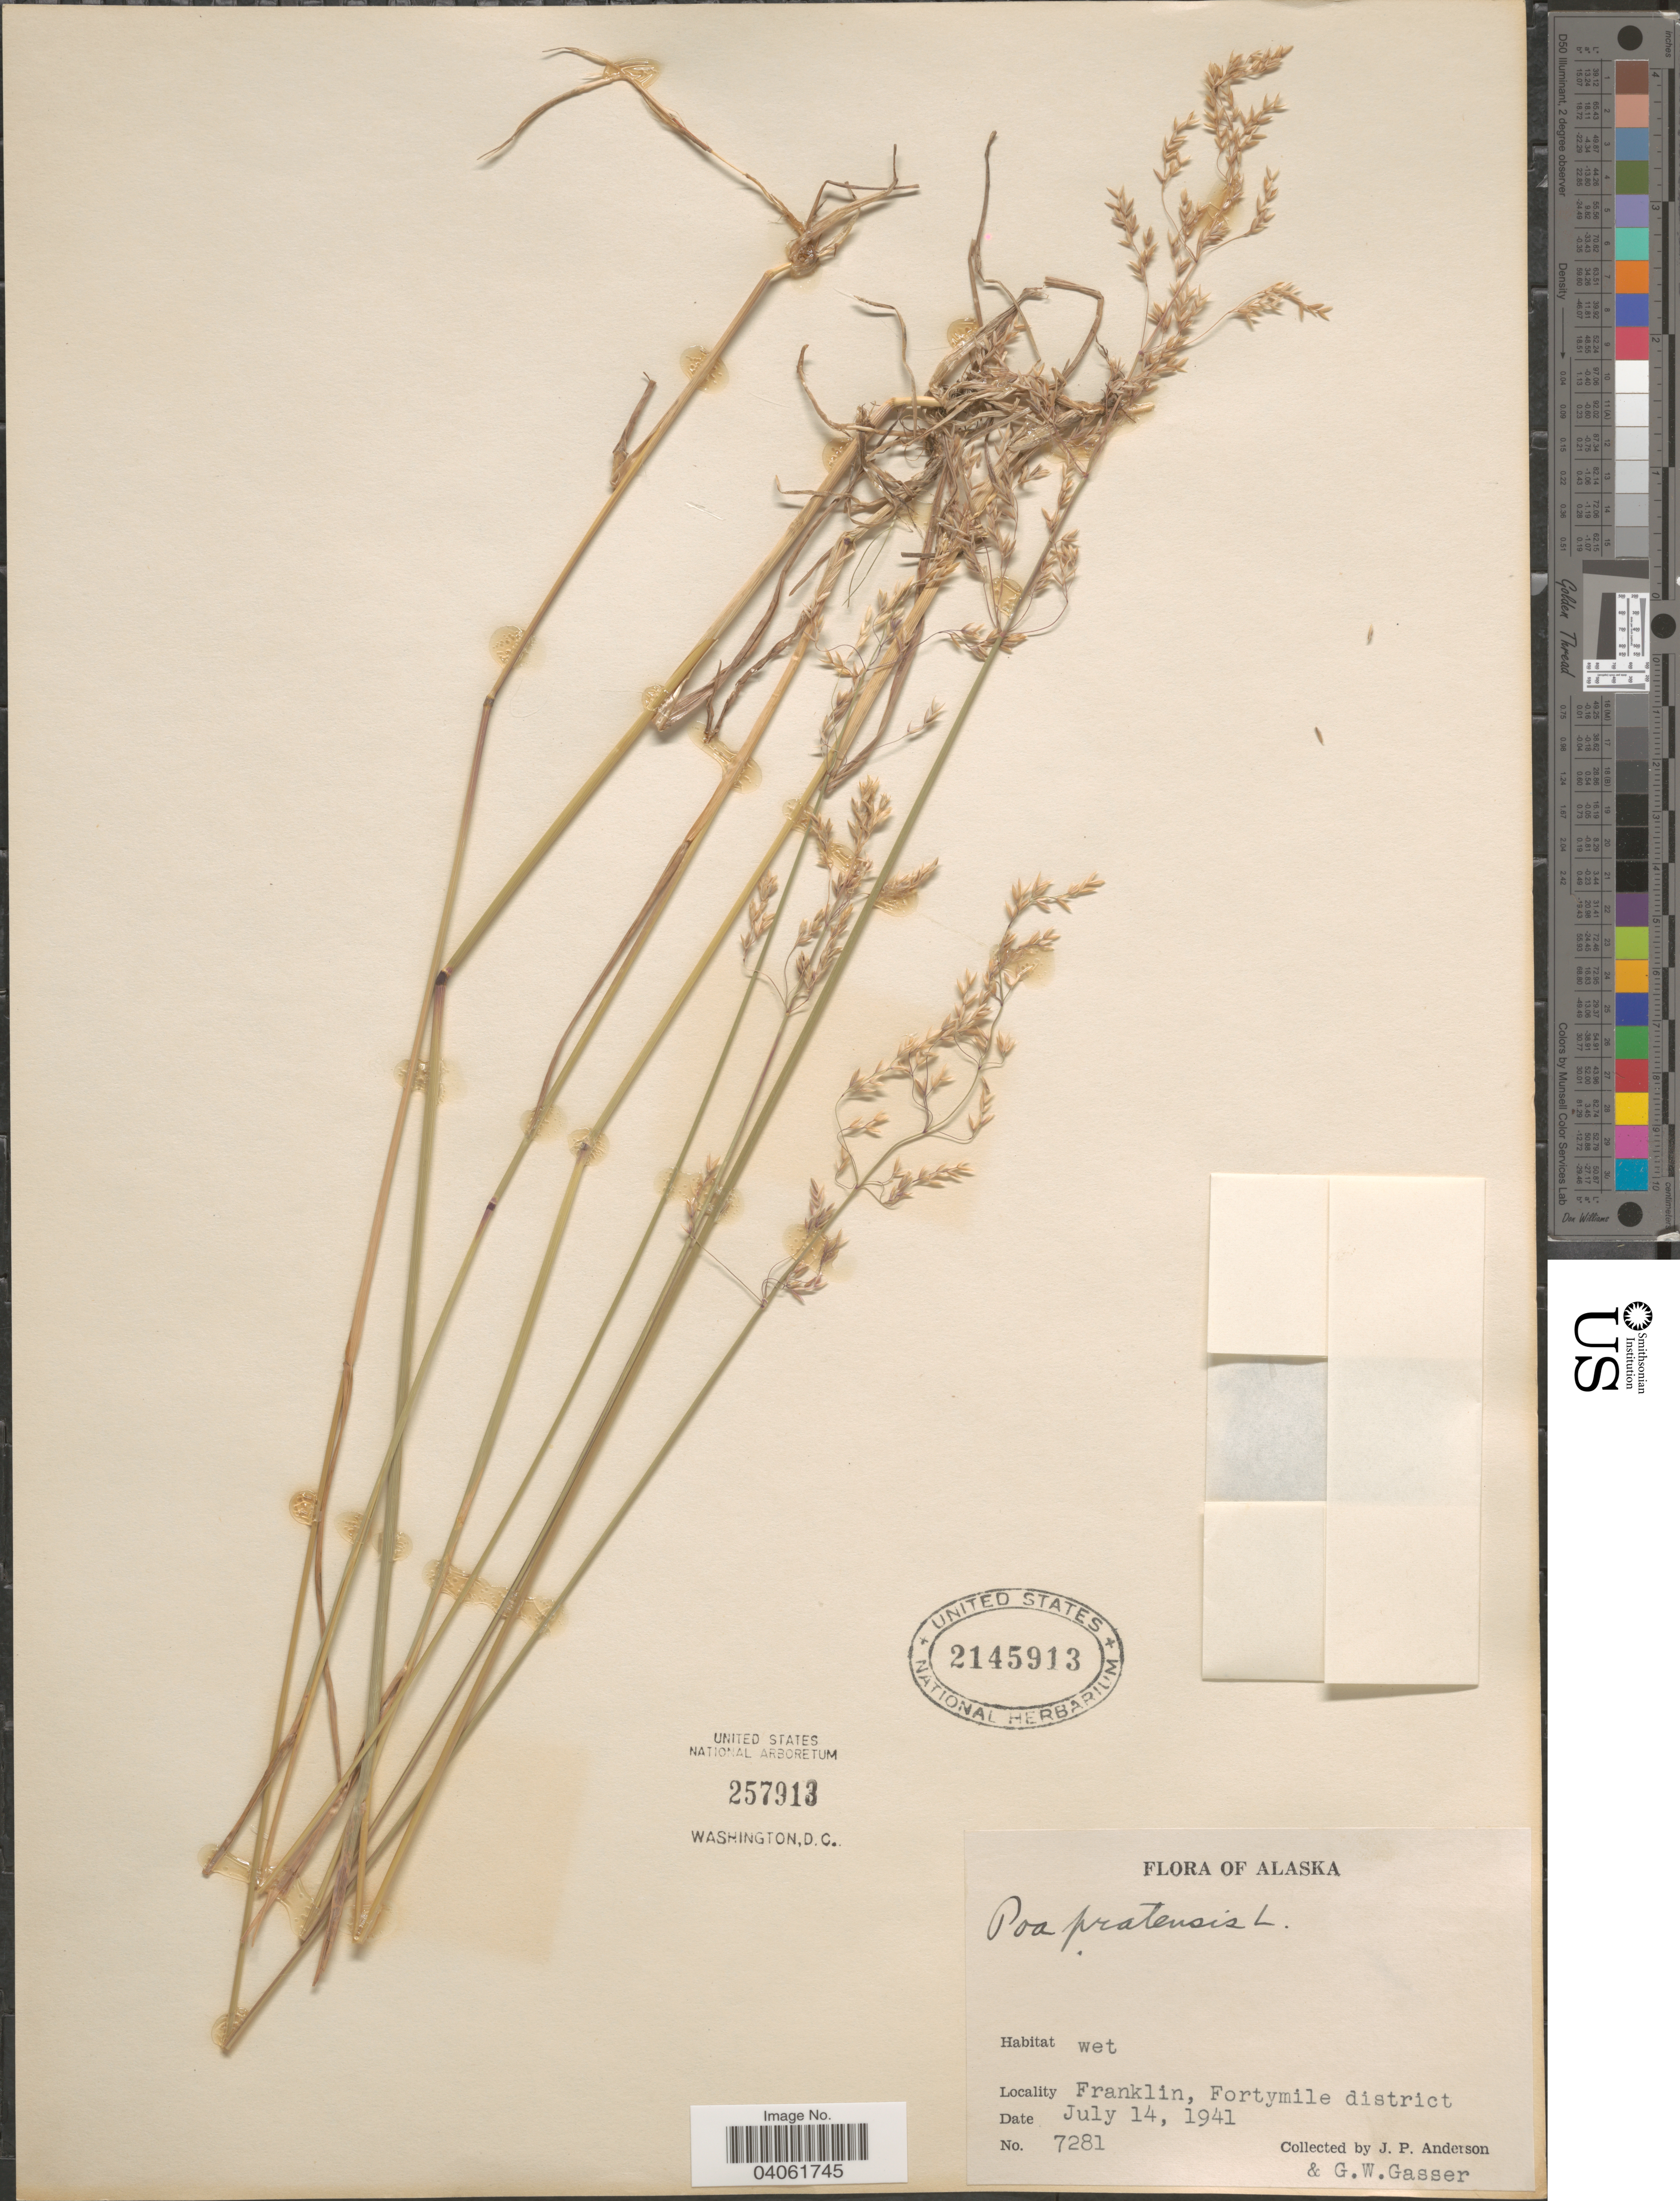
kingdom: Plantae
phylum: Tracheophyta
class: Liliopsida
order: Poales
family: Poaceae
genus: Poa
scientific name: Poa pratensis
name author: L.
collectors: J. P. Anderson & G. Gasser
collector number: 7281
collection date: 1941-07-14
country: United States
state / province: Alaska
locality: Franklin, Fortymile district.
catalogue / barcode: US 2145913